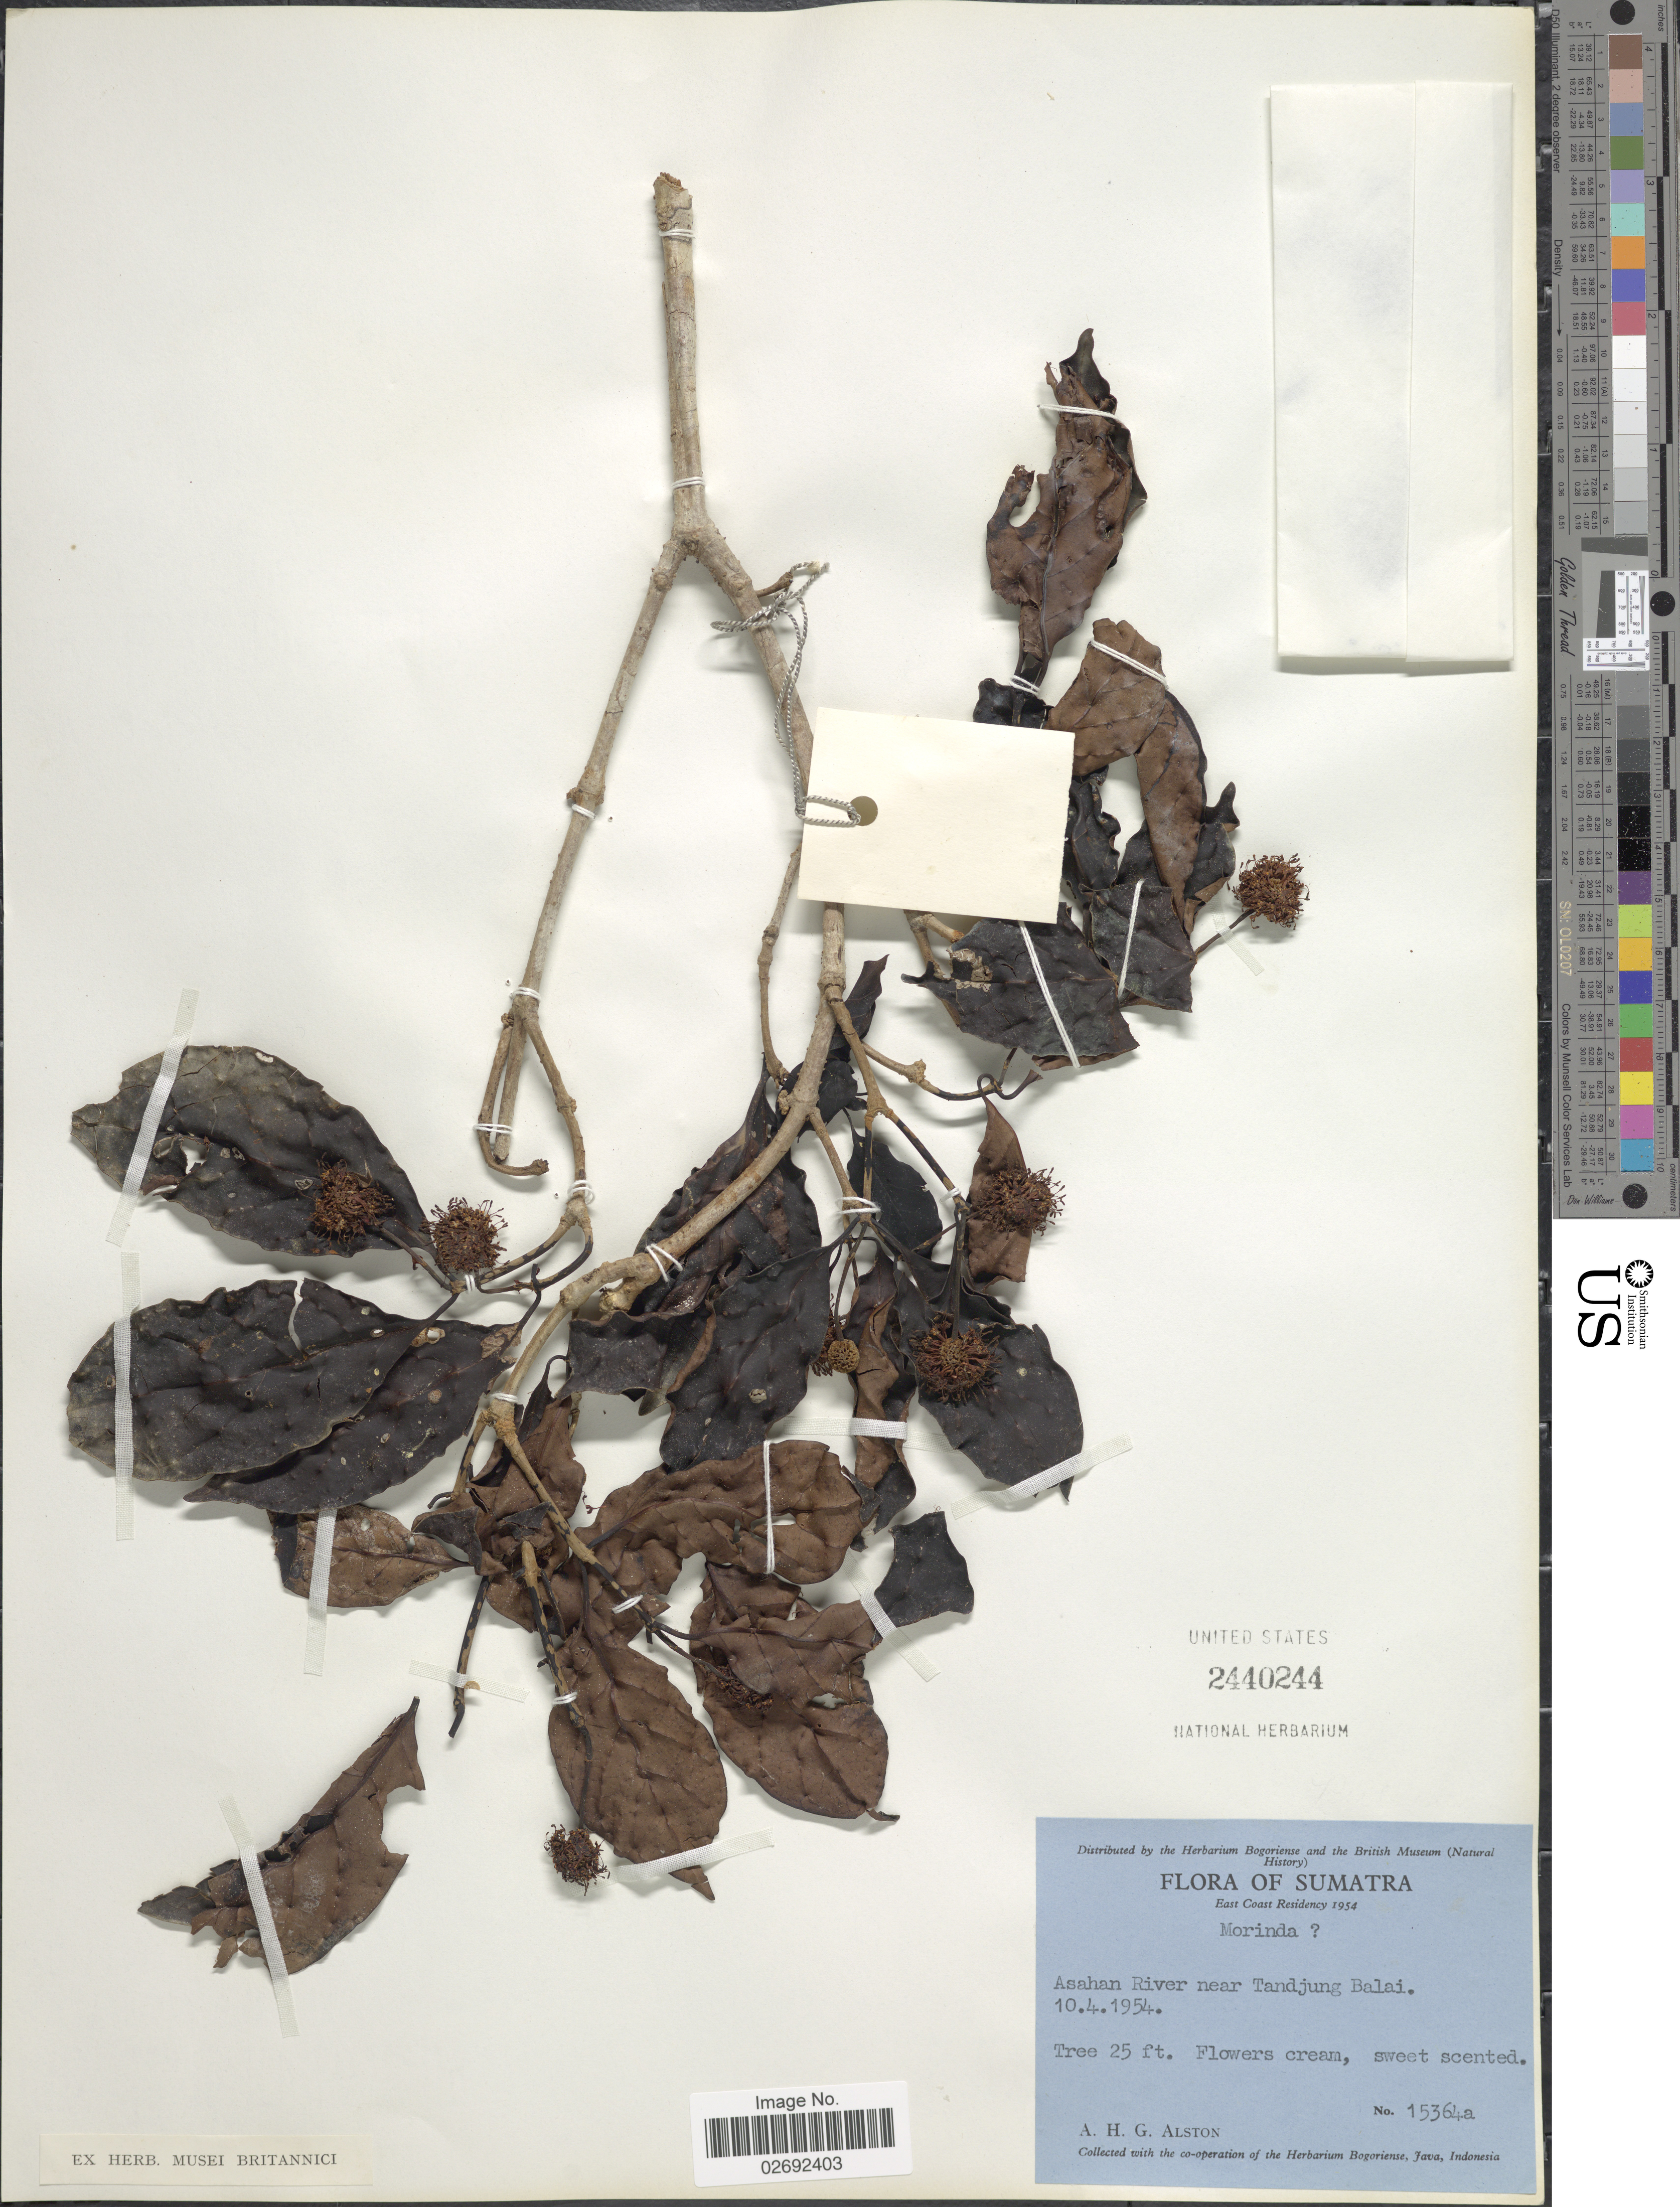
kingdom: Plantae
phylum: Tracheophyta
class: Magnoliopsida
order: Gentianales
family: Rubiaceae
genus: Morinda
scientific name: Morinda sp.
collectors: A. H. Alston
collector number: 15364A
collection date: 1954-04-10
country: Indonesia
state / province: Sumatra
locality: East Coast Residency [unsure placement] Asahan River near Tandjung Balai.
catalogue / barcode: US 2440244